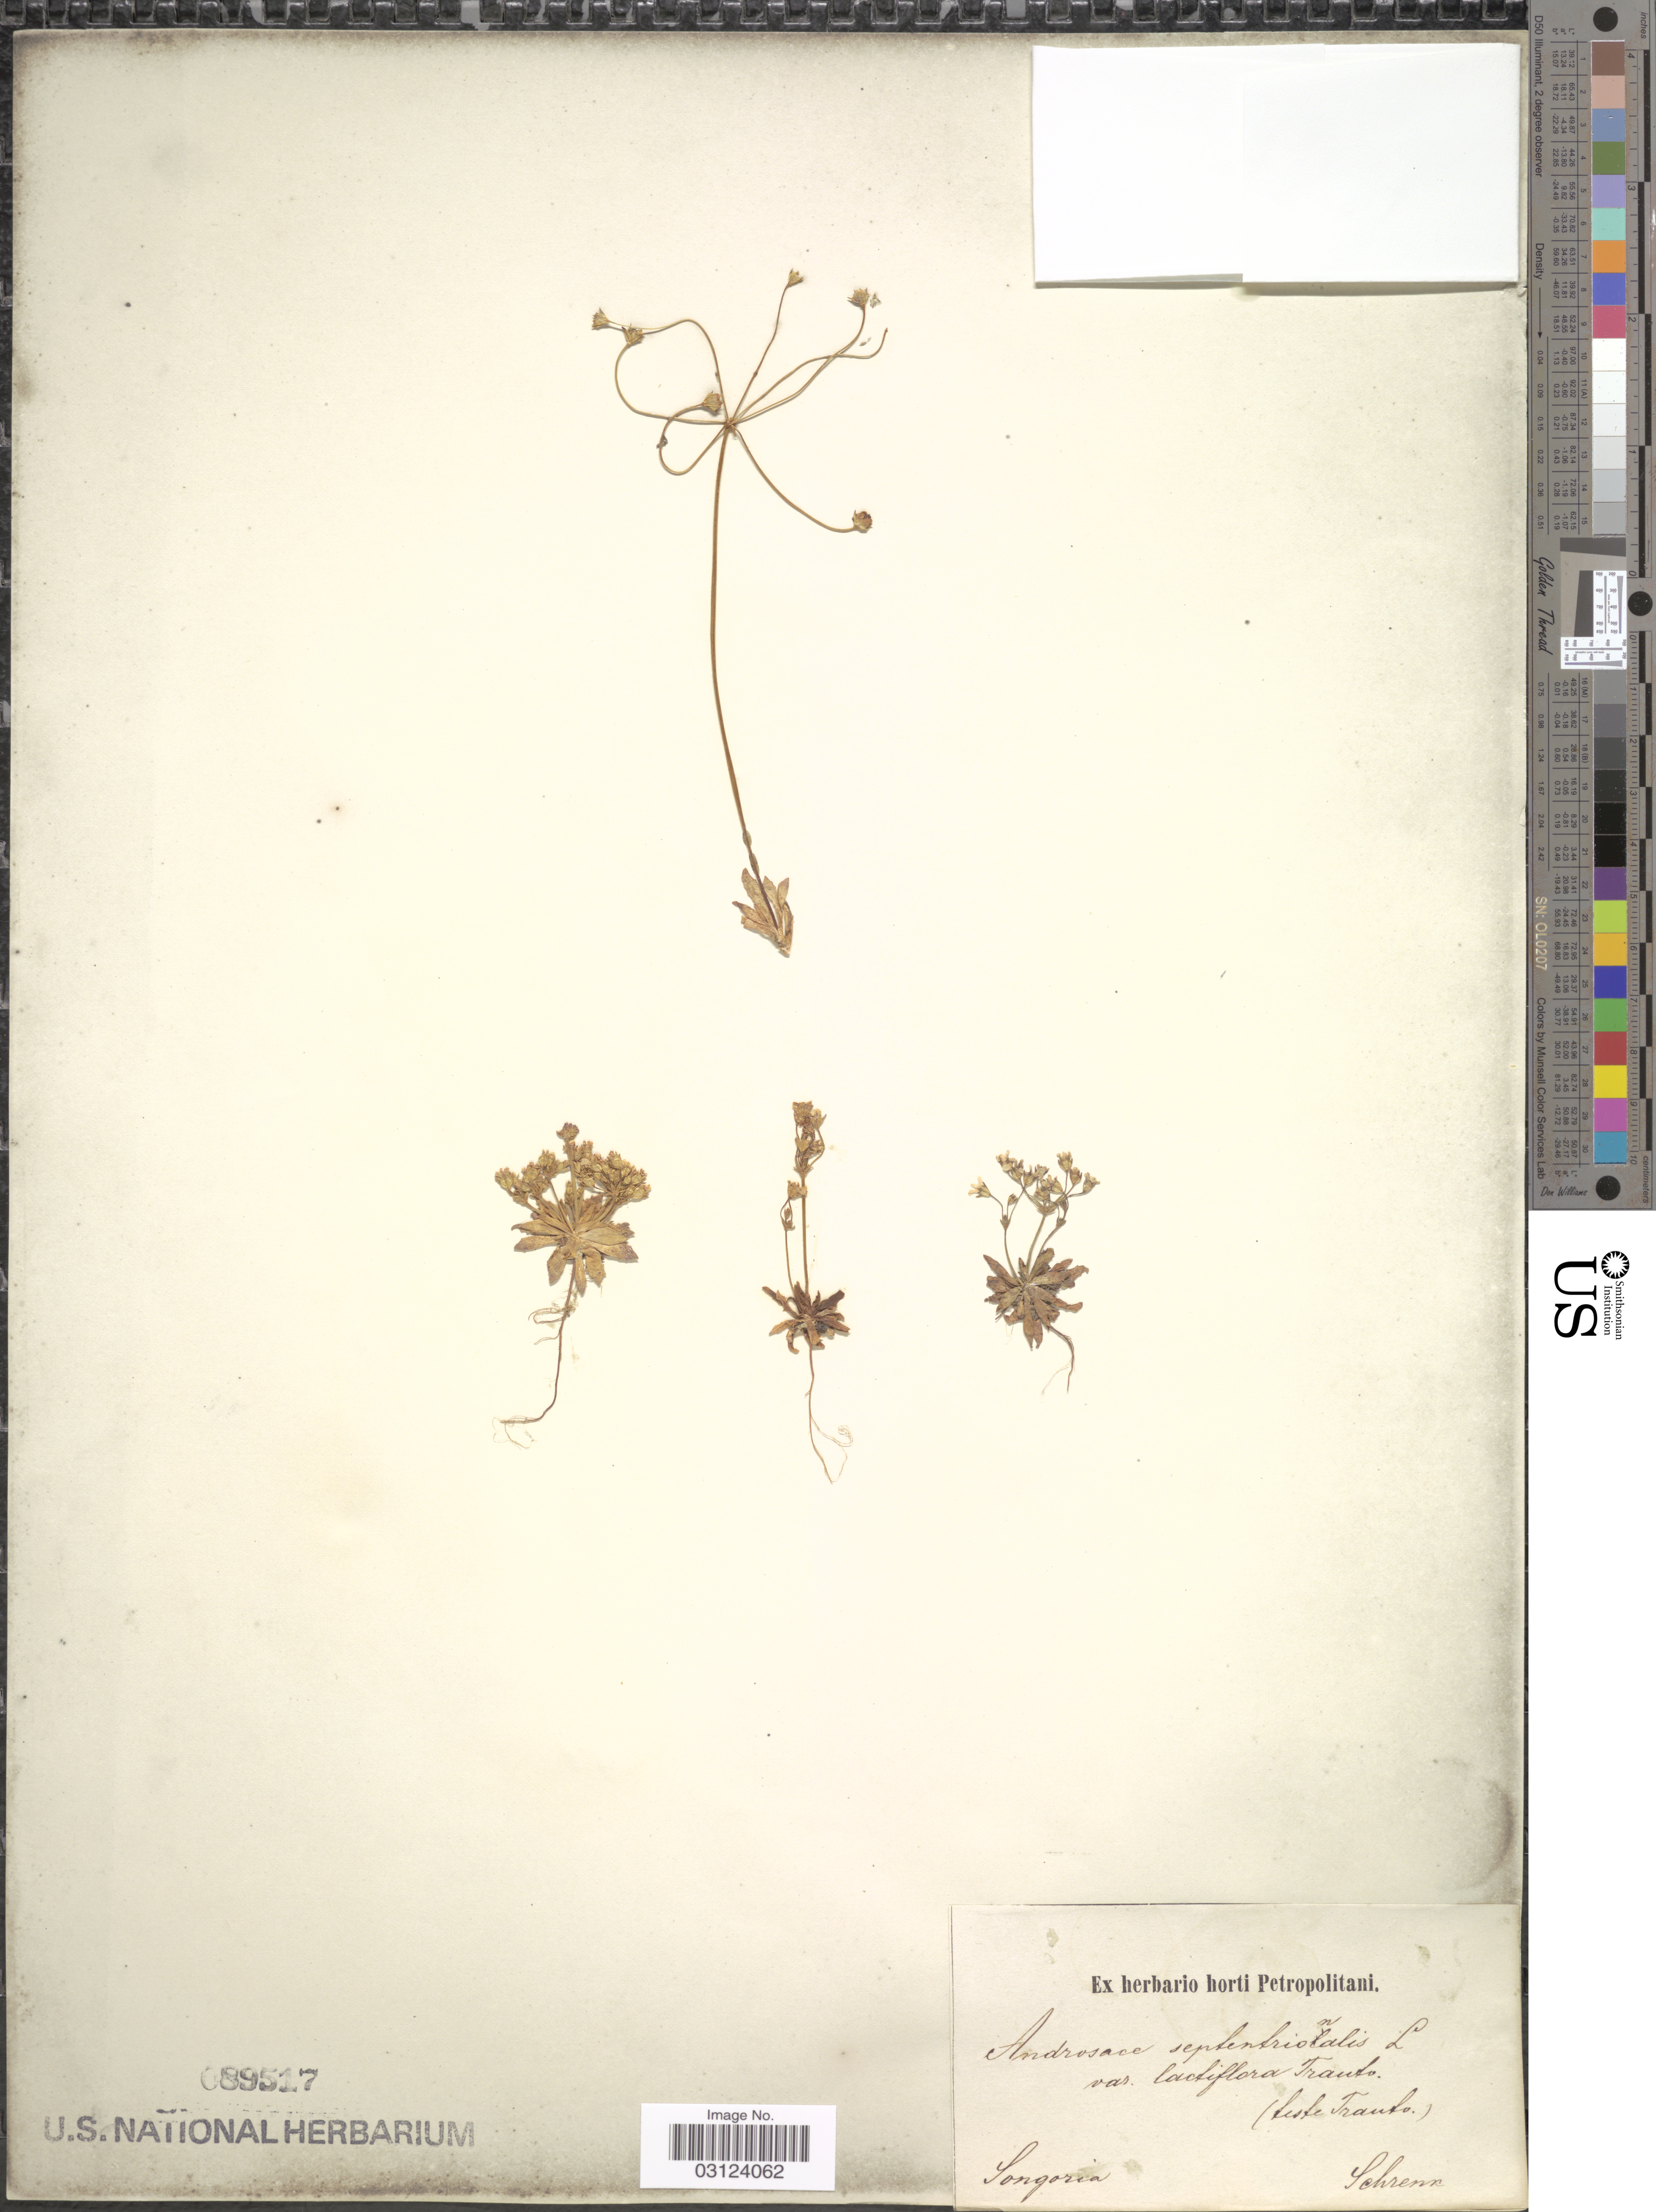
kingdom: Plantae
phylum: Tracheophyta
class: Magnoliopsida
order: Ericales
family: Primulaceae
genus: Androsace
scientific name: Androsace septentrionalis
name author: L.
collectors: A.G. Schrenk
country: Kazakhstan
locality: Songoria.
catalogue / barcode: US 89517